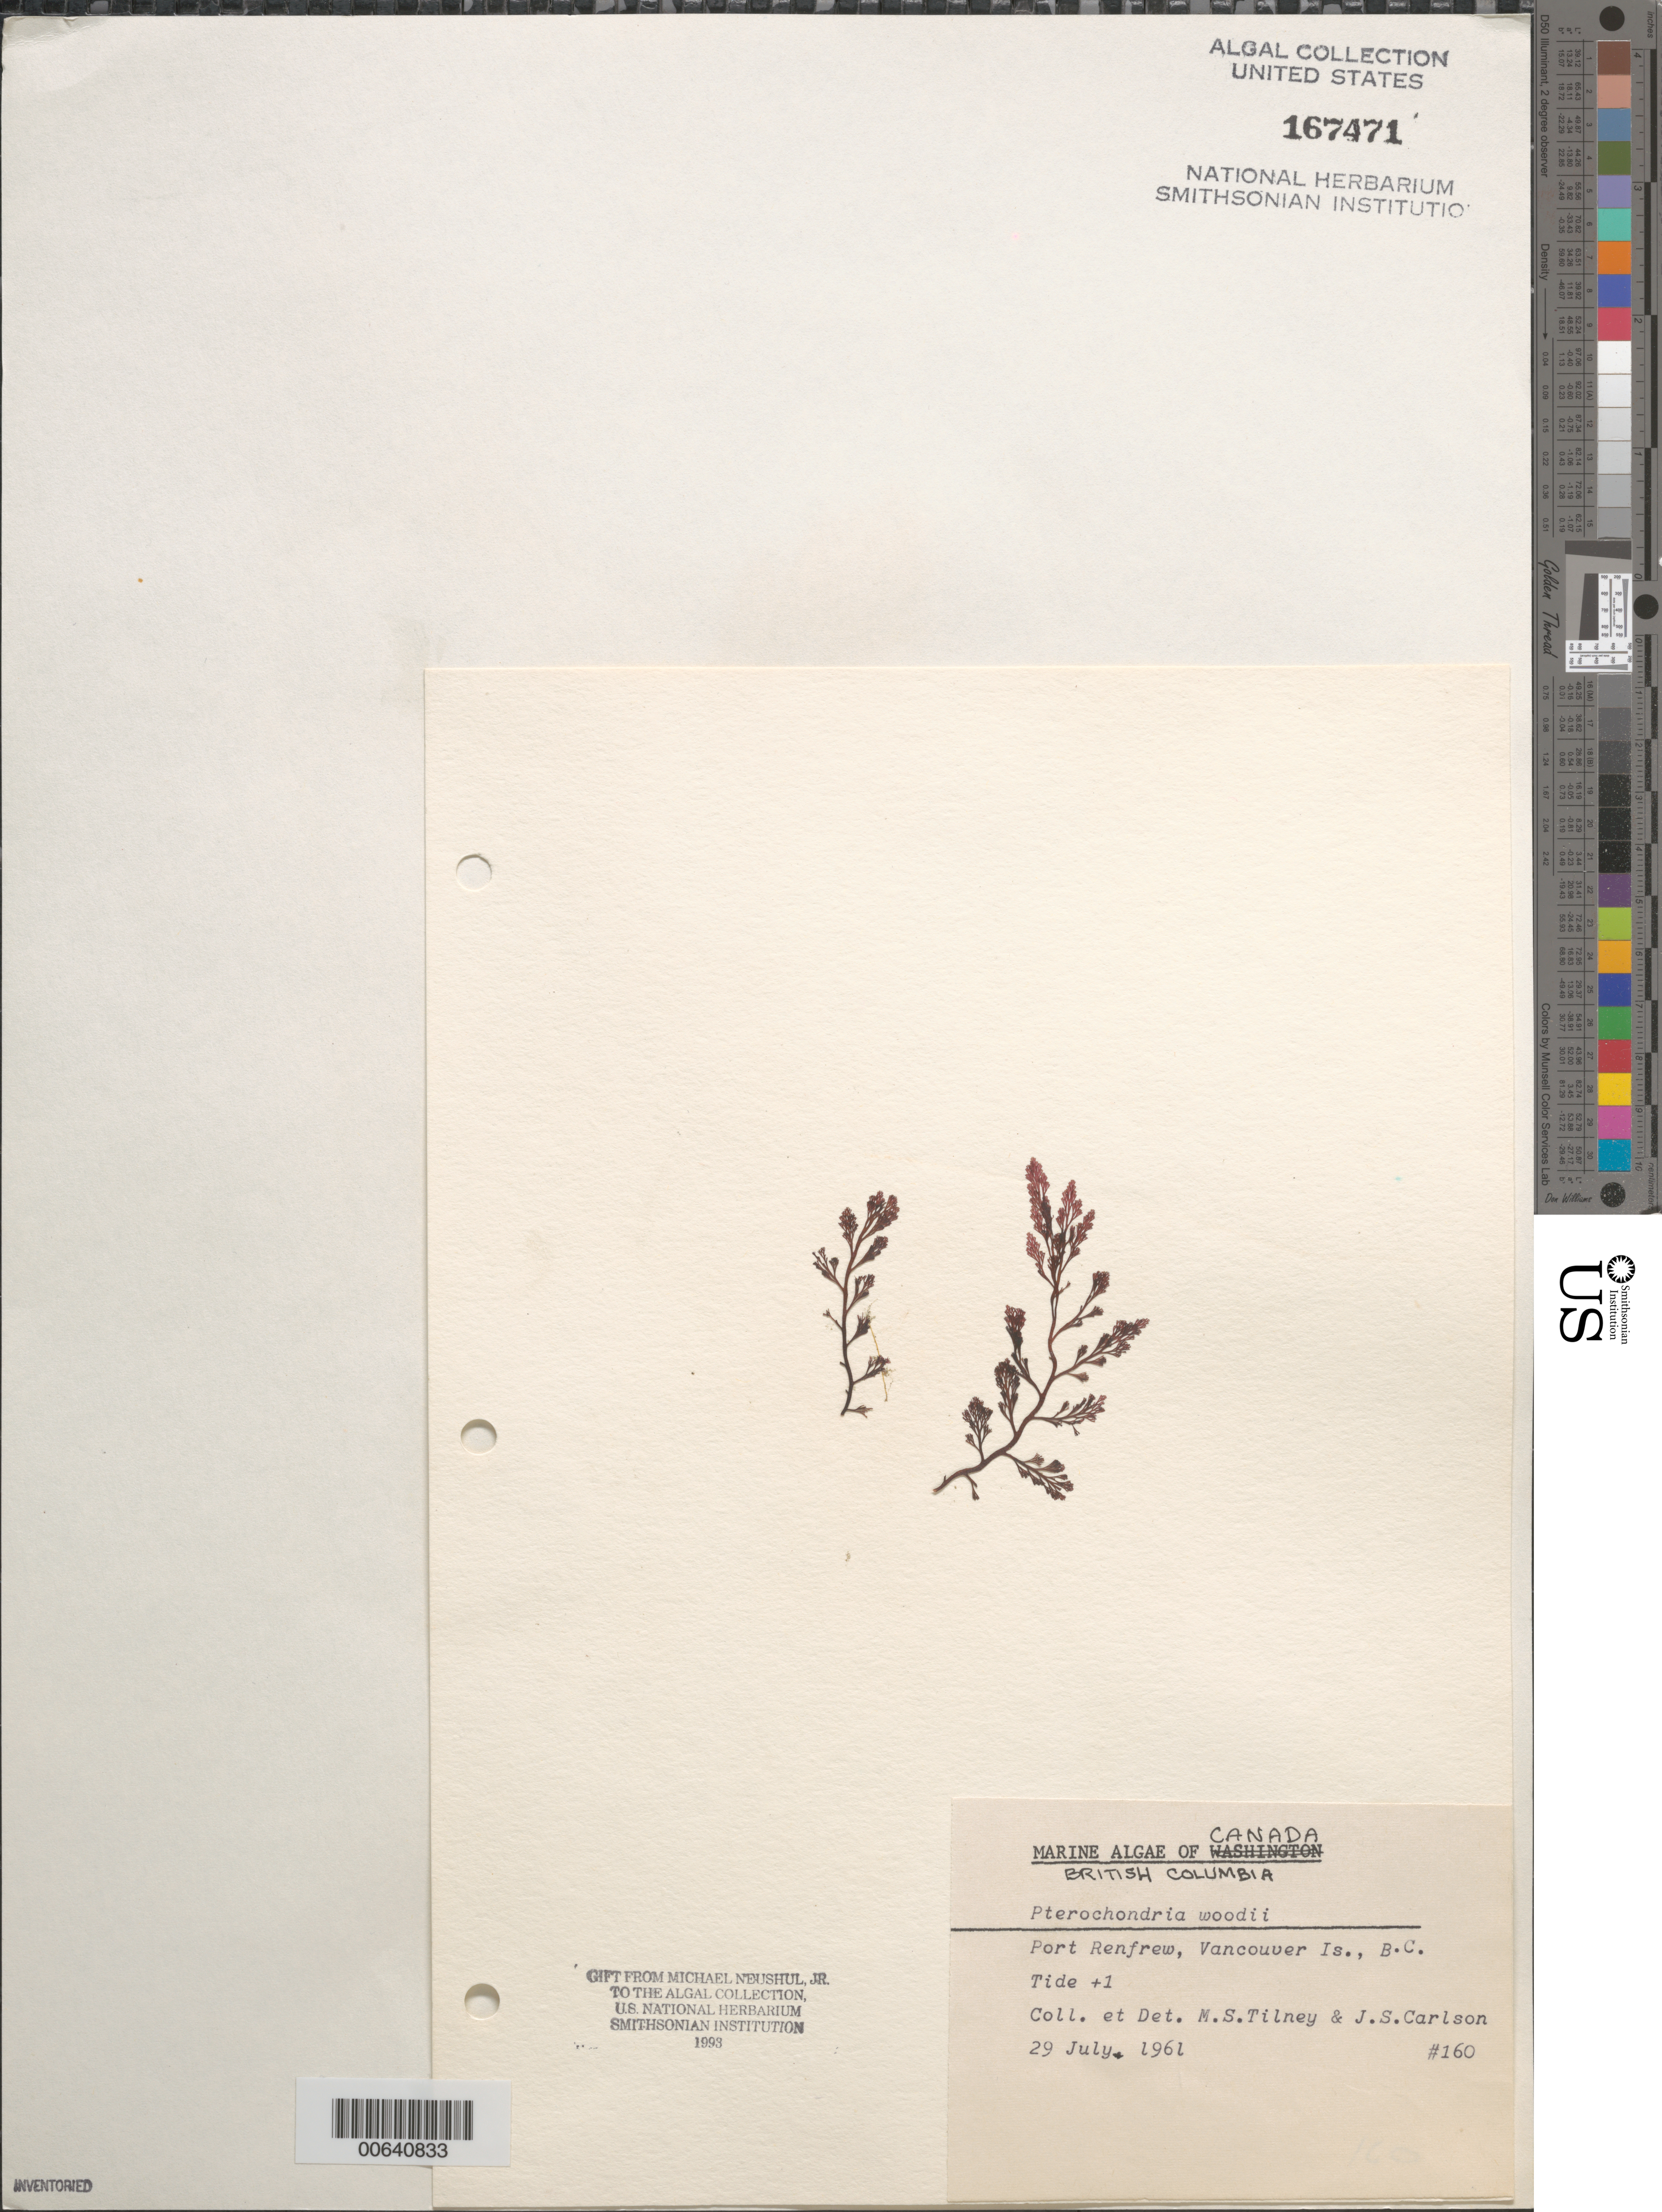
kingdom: Plantae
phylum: Rhodophyta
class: Florideophyceae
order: Ceramiales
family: Rhodomelaceae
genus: Pterochondria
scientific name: Pterochondria woodii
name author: (Harv.) Hollenb.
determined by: Tilney, M. S.; Carlson, J. S.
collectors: M. Tilney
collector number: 160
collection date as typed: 29 Jul 1961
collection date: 1961-07-29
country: Canada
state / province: British Columbia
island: Vancouver Island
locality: Port Renfrew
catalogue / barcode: US 167471